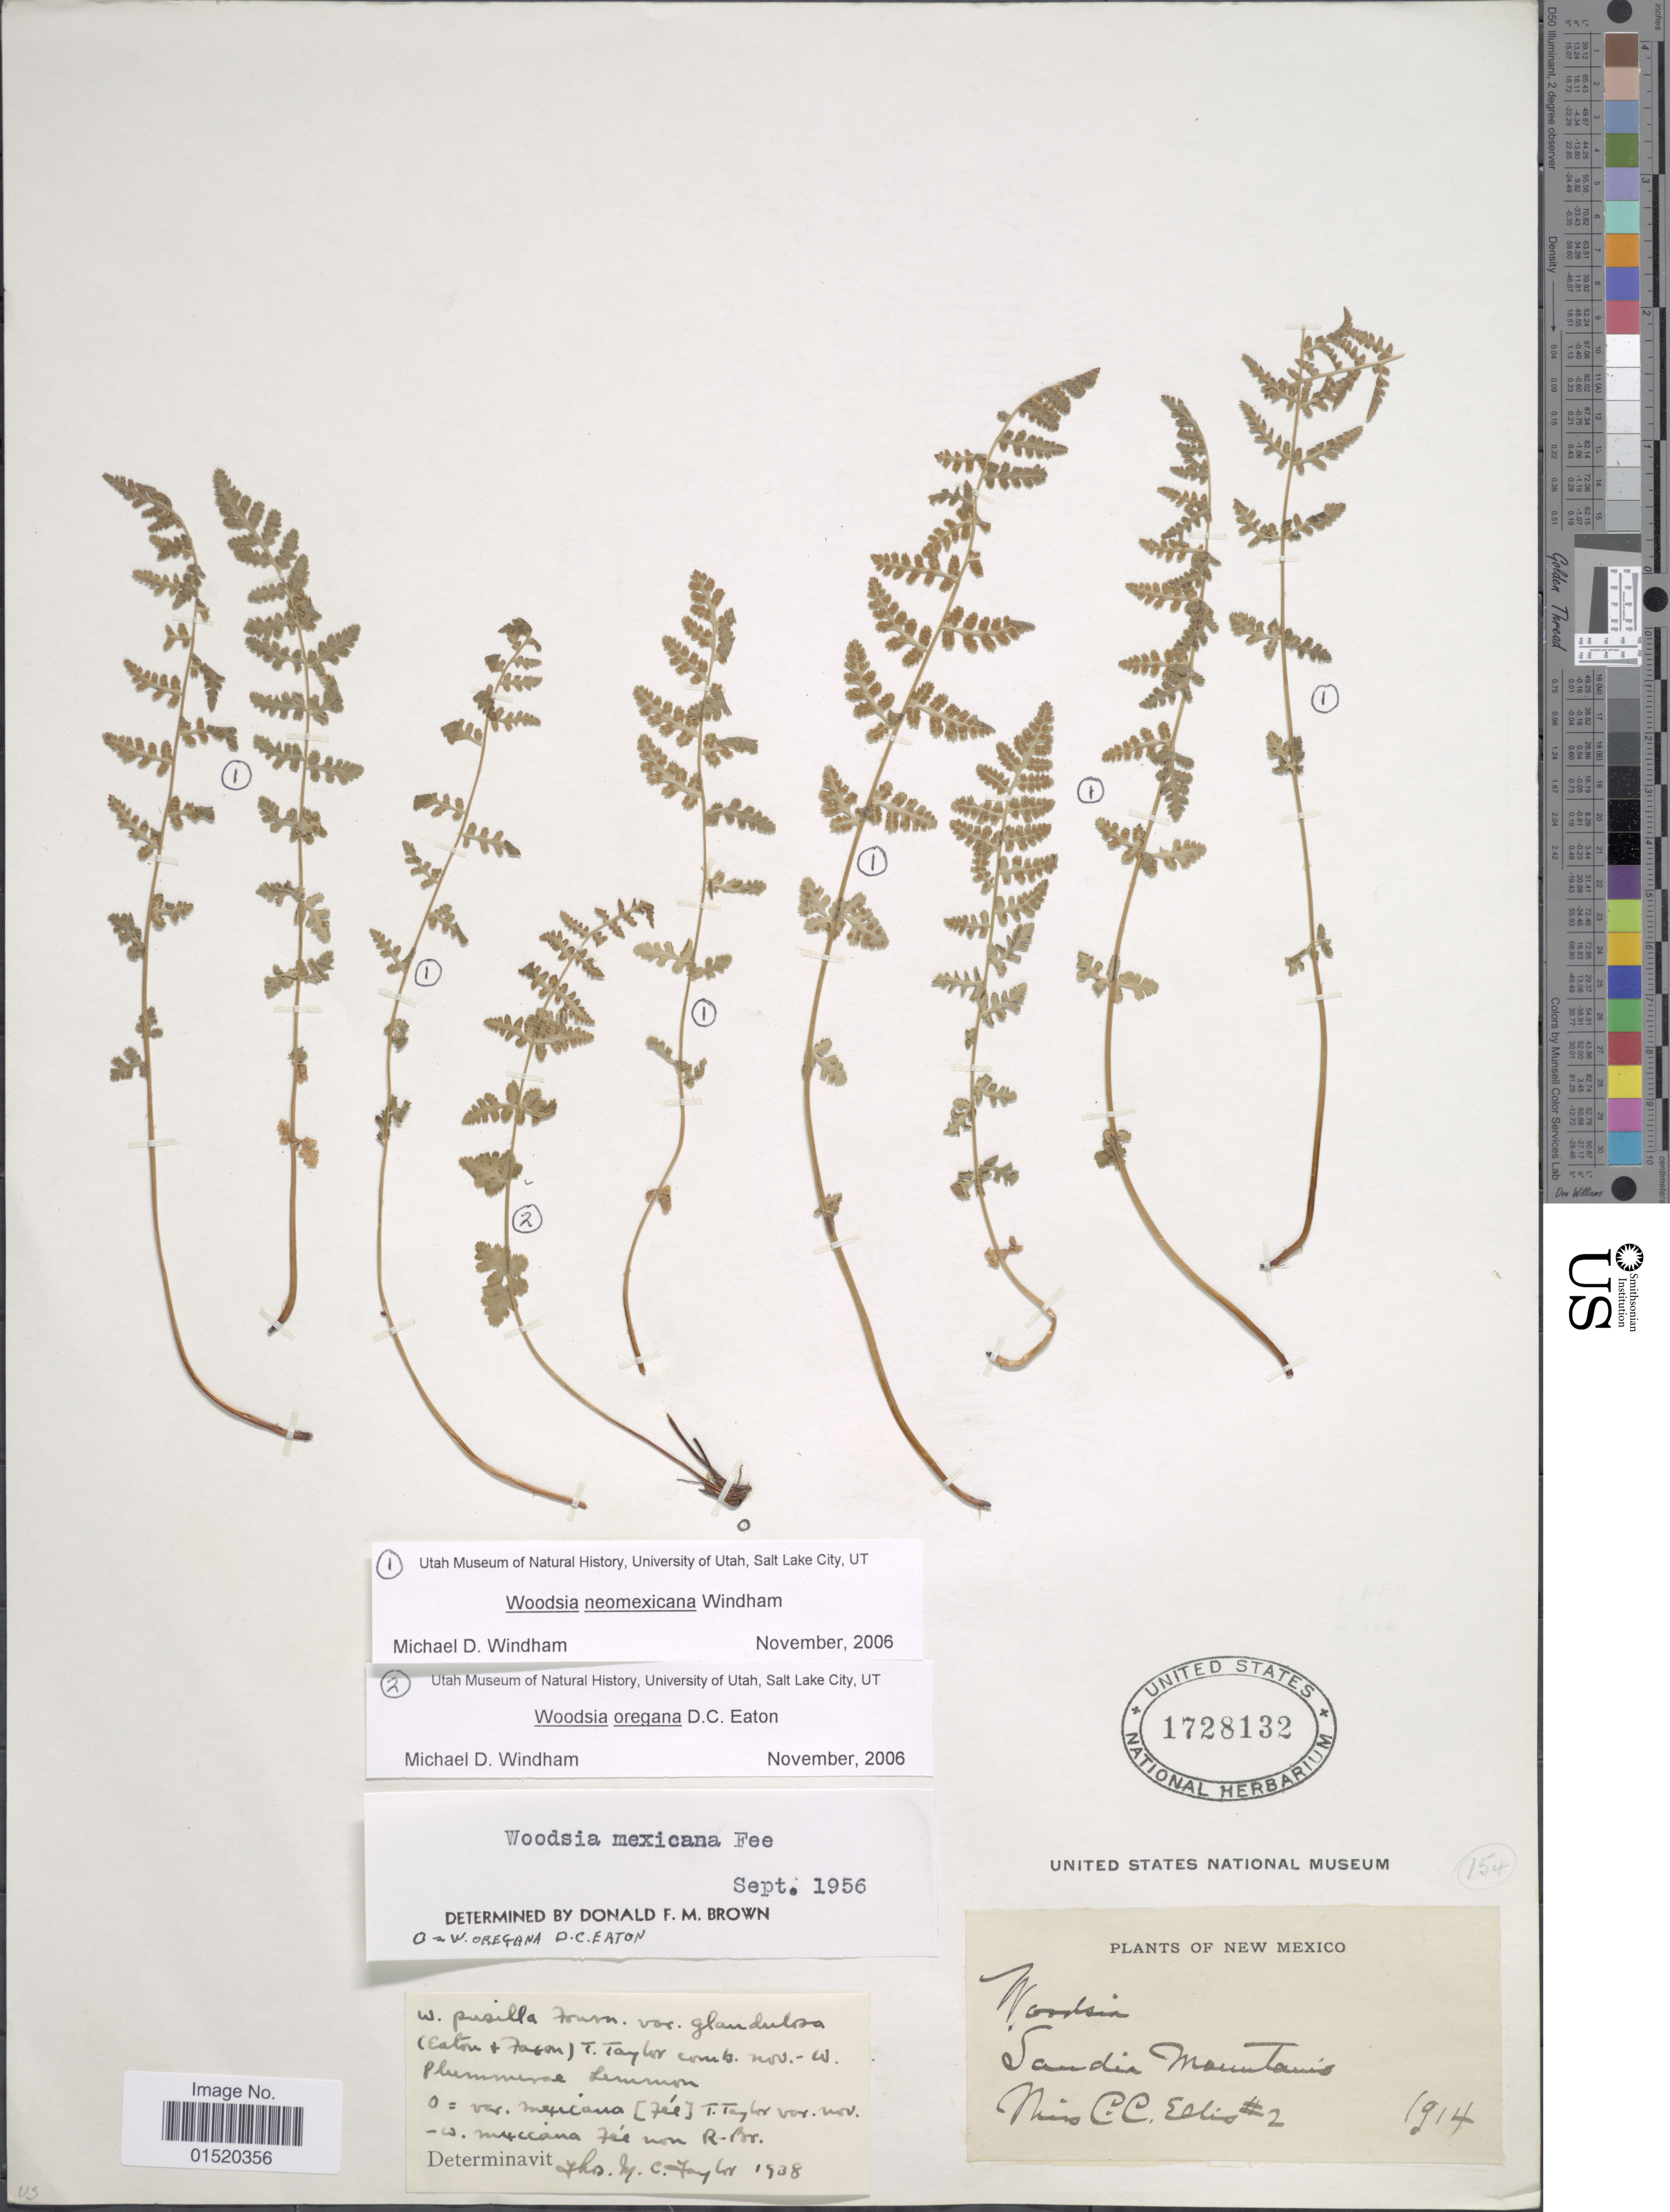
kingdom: Plantae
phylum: Tracheophyta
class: Polypodiopsida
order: Polypodiales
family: Woodsiaceae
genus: Woodsia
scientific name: Woodsia oregana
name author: D.C. Eaton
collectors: C. C. Ellis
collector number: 2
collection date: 1914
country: United States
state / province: New Mexico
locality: Sandia Mountains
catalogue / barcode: US 1728132